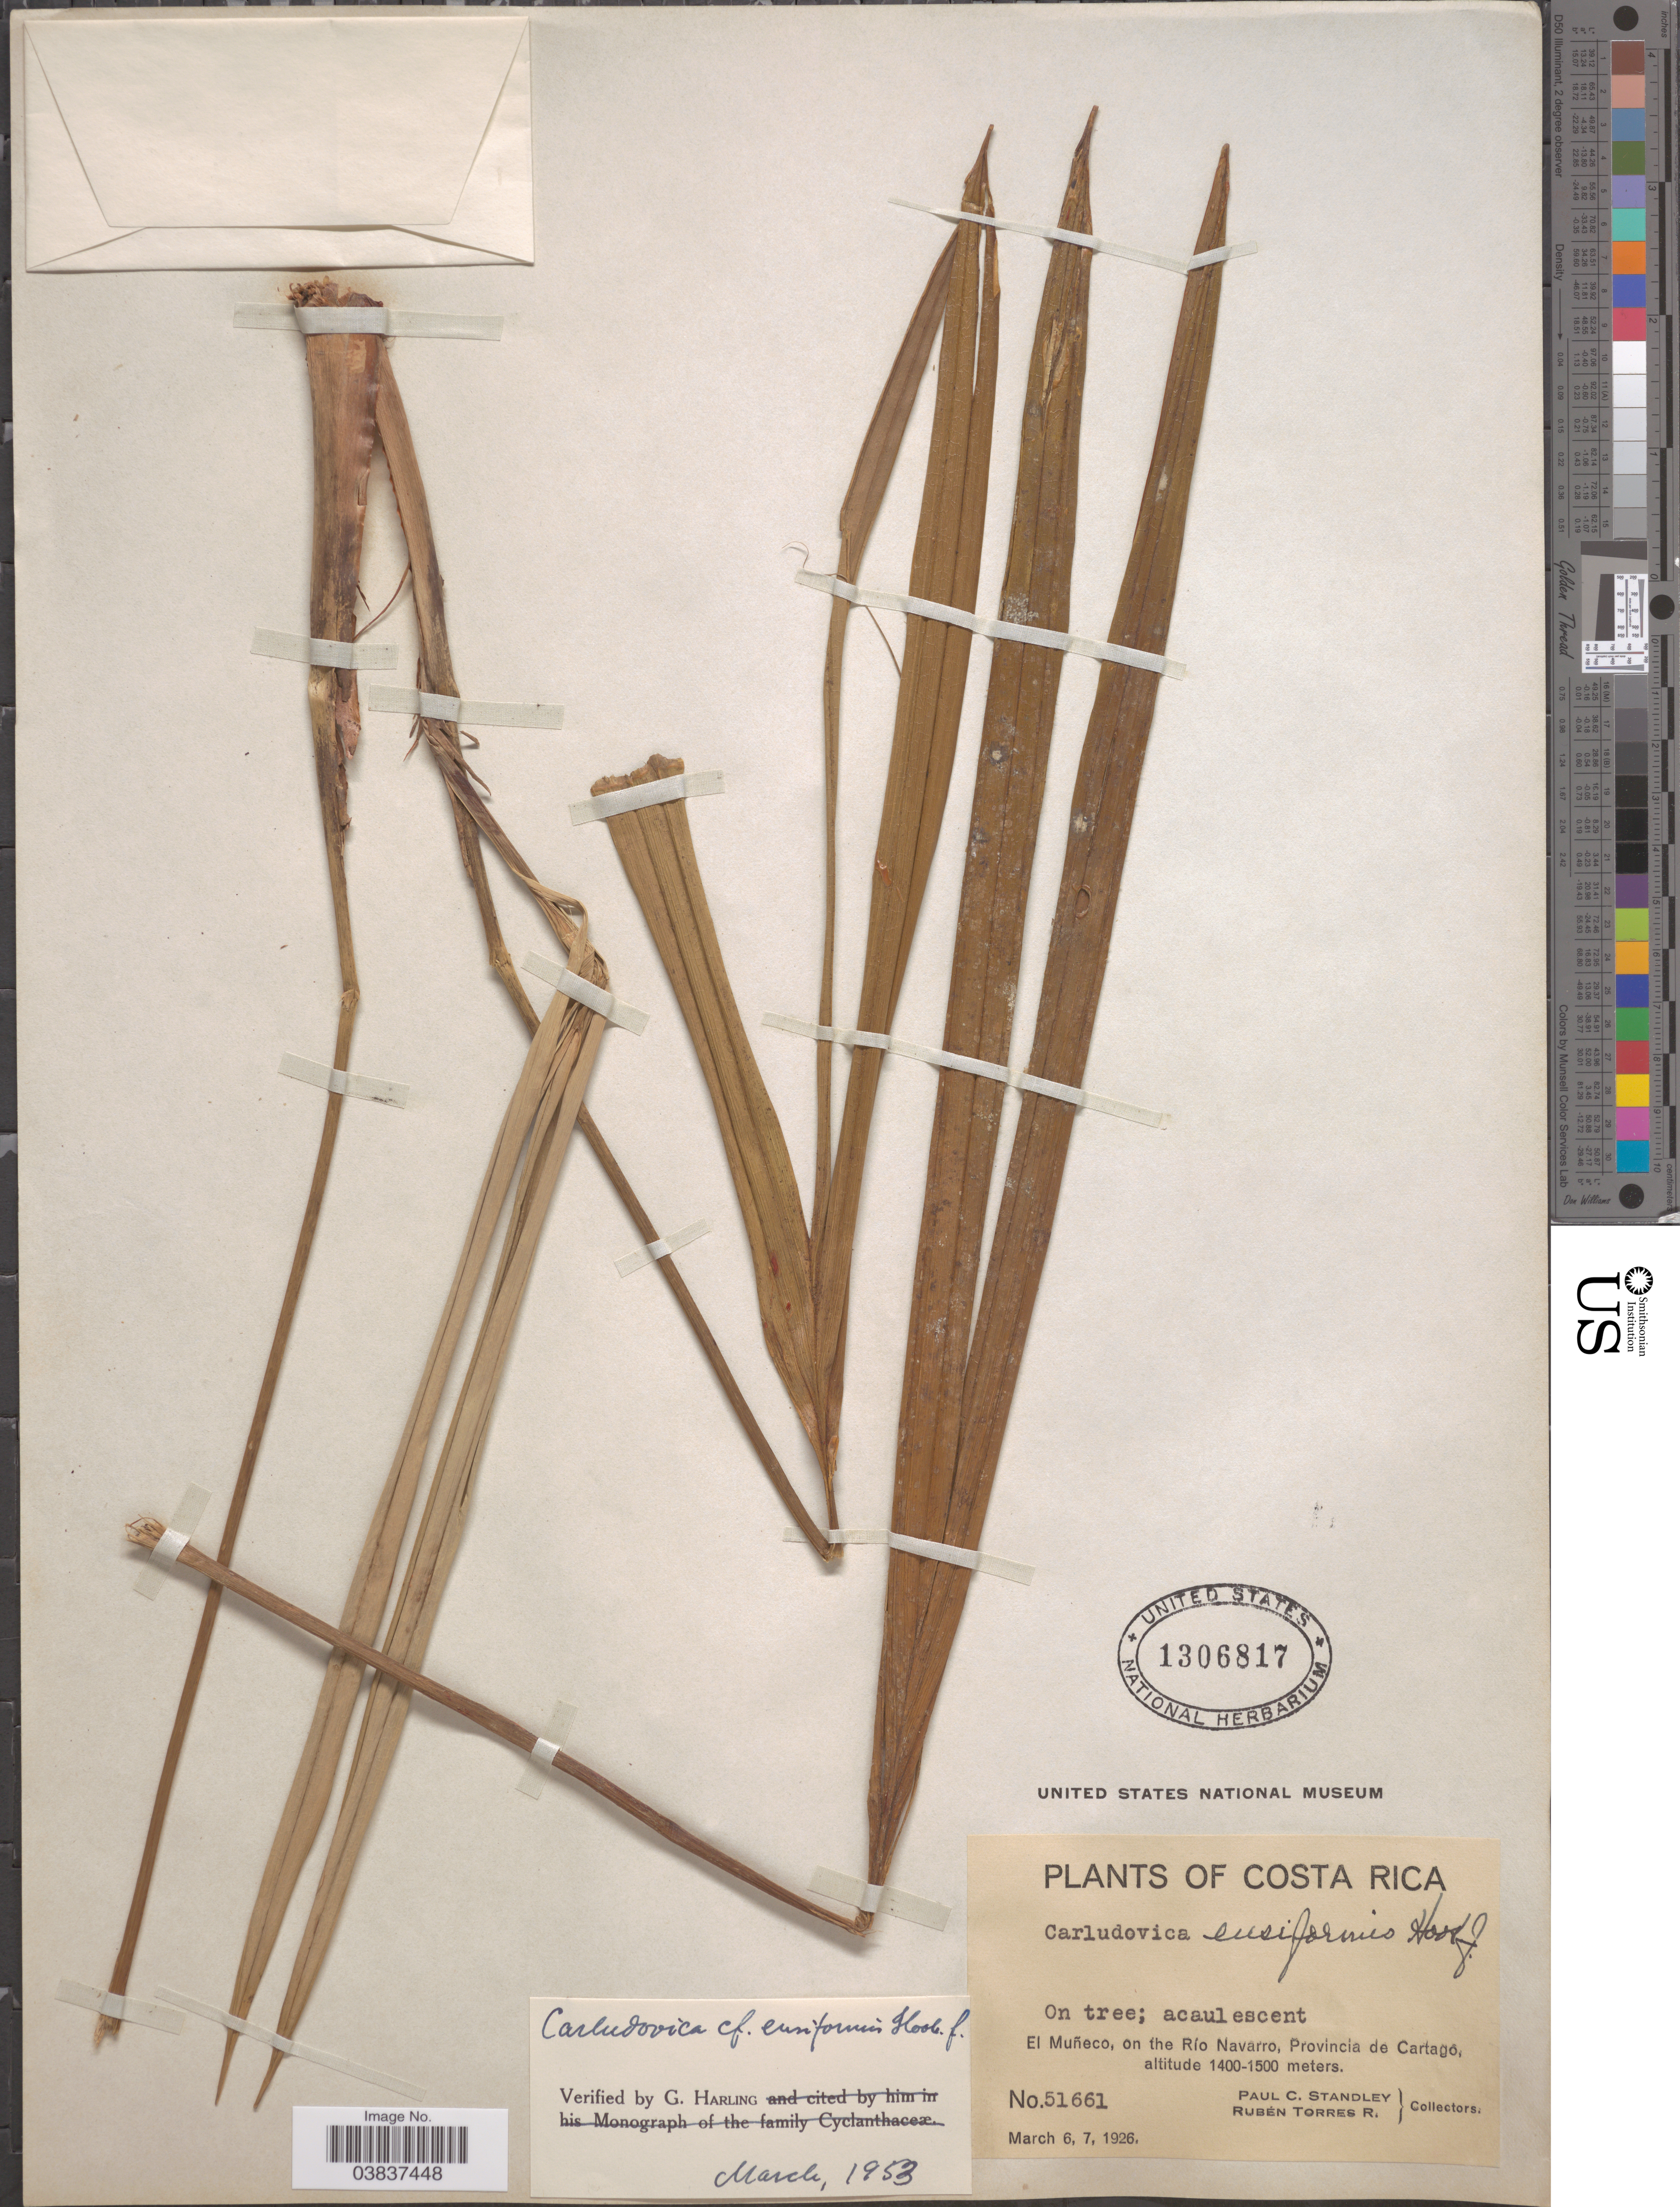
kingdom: Plantae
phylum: Tracheophyta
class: Liliopsida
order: Pandanales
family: Cyclanthaceae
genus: Sphaeradenia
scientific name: Sphaeradenia ensiformis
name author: (Hook. f.) Harling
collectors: P. C. Standley & R. Torres R.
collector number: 51661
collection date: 1926-03-06/1926-03-07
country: Costa Rica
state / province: Cartago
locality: El Muñeco, on the Río Navarro.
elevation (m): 1400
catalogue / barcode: US 1306817